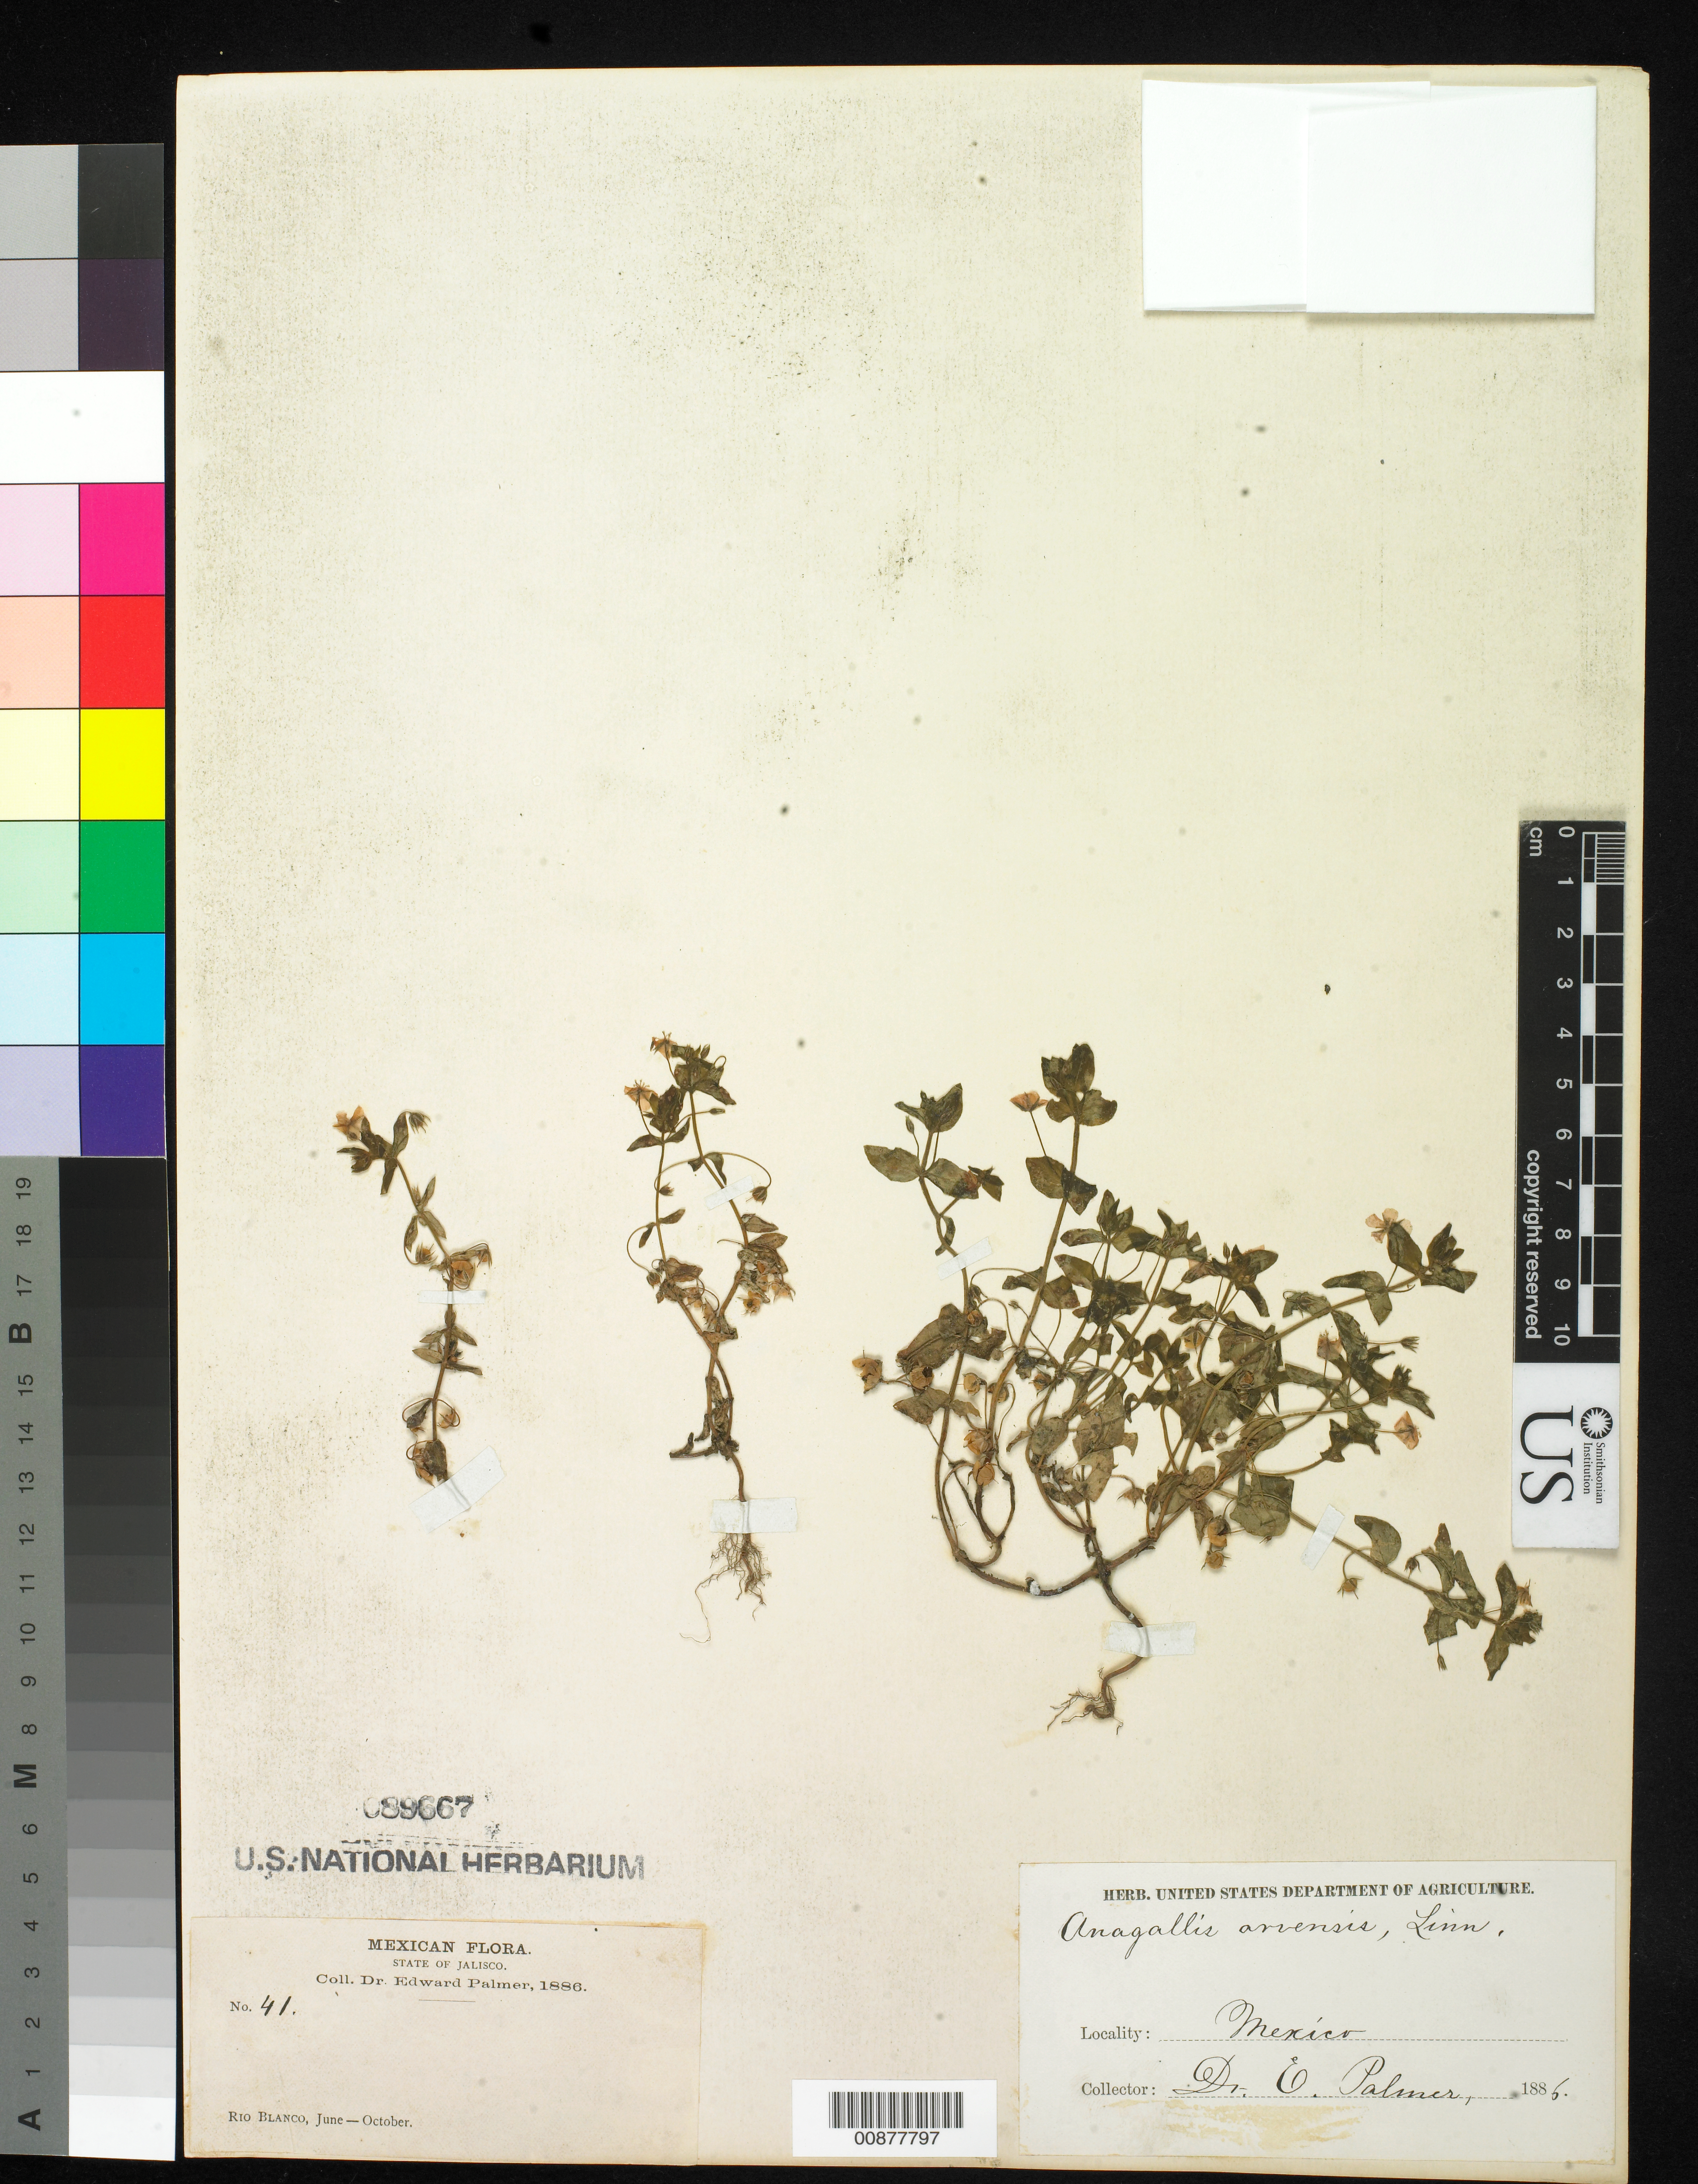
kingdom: Plantae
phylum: Tracheophyta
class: Magnoliopsida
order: Ericales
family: Primulaceae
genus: Anagallis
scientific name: Anagallis arvensis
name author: L.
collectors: E. Palmer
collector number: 41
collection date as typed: Jun 1886 to -- Oct 1886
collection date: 1886-06/1886-10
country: Mexico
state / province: Jalisco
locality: Río Blanco, Jalisco.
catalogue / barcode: US 89667